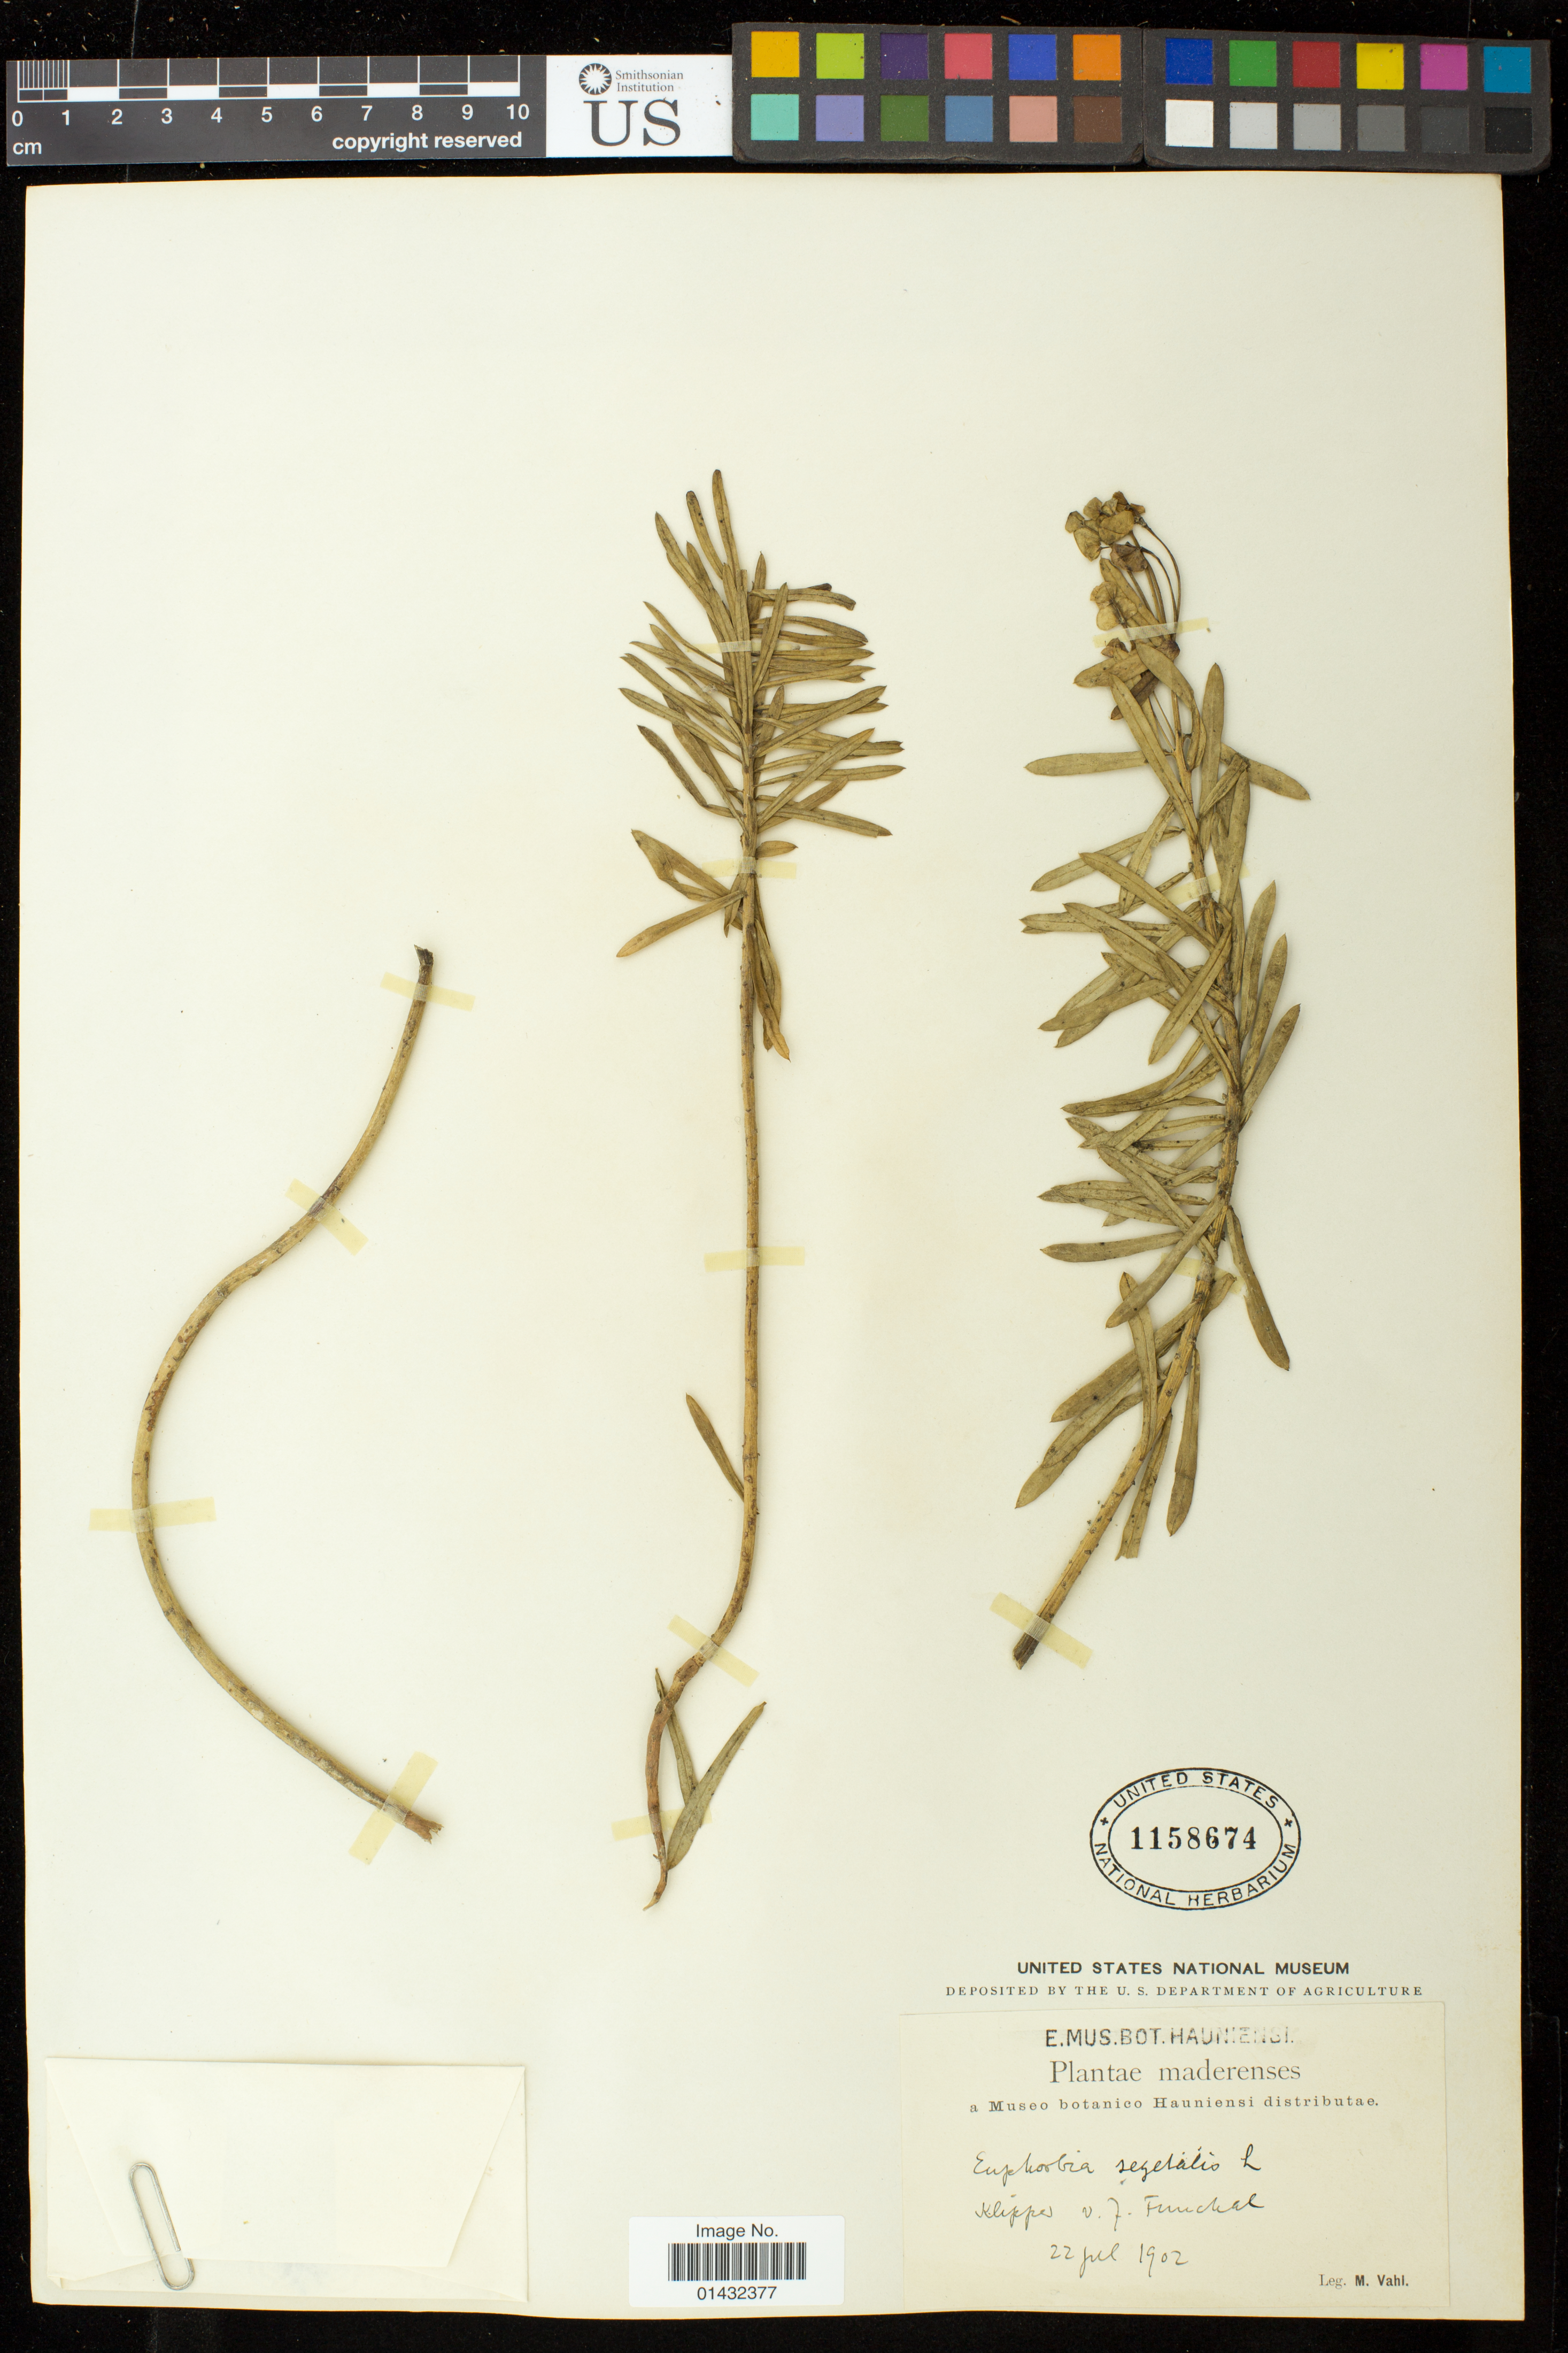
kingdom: Plantae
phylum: Tracheophyta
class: Magnoliopsida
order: Malpighiales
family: Euphorbiaceae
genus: Euphorbia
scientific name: Euphorbia segetalis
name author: L.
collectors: M. Vahl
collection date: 1902-07-22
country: Portugal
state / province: Madeira (Aut. Reg.)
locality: Klipper v. f. Funchal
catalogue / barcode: US 1158674